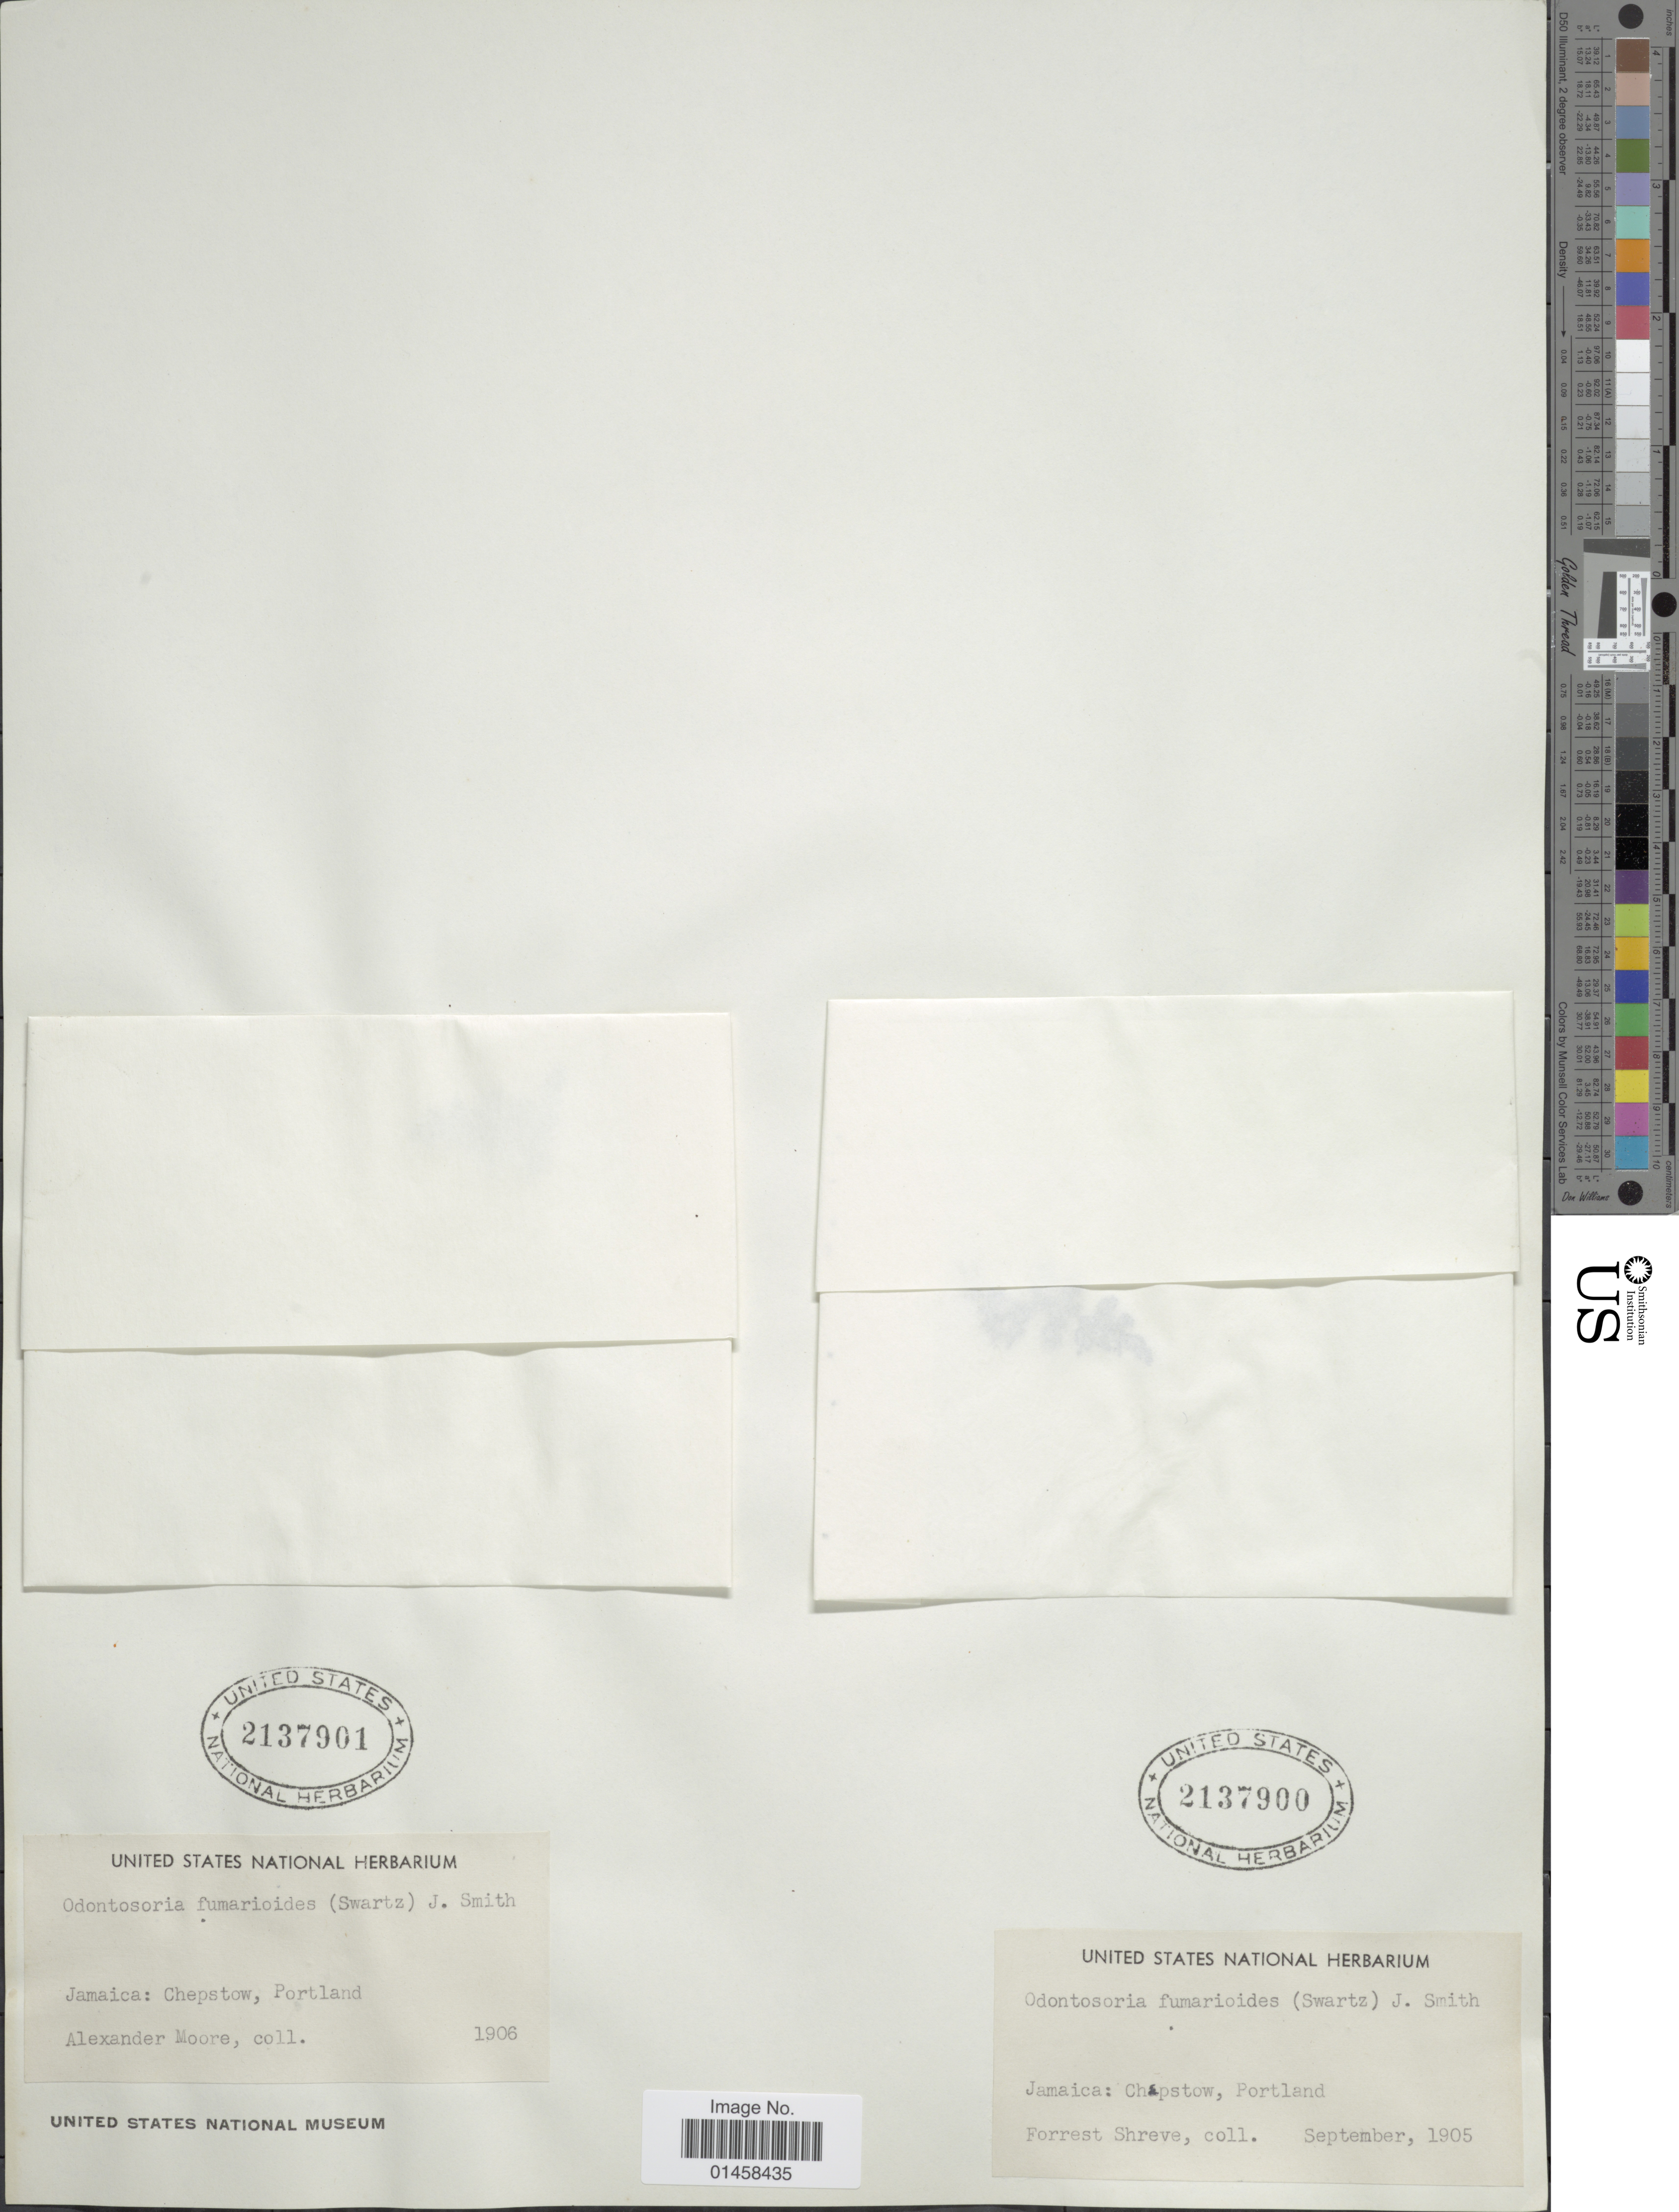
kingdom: Plantae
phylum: Tracheophyta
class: Polypodiopsida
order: Polypodiales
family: Lindsaeaceae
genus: Odontosoria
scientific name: Odontosoria fumarioides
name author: (Sw.) J. Sm.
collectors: A. Moore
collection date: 1906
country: Jamaica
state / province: Portland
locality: Chepstow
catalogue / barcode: US 2137901-2